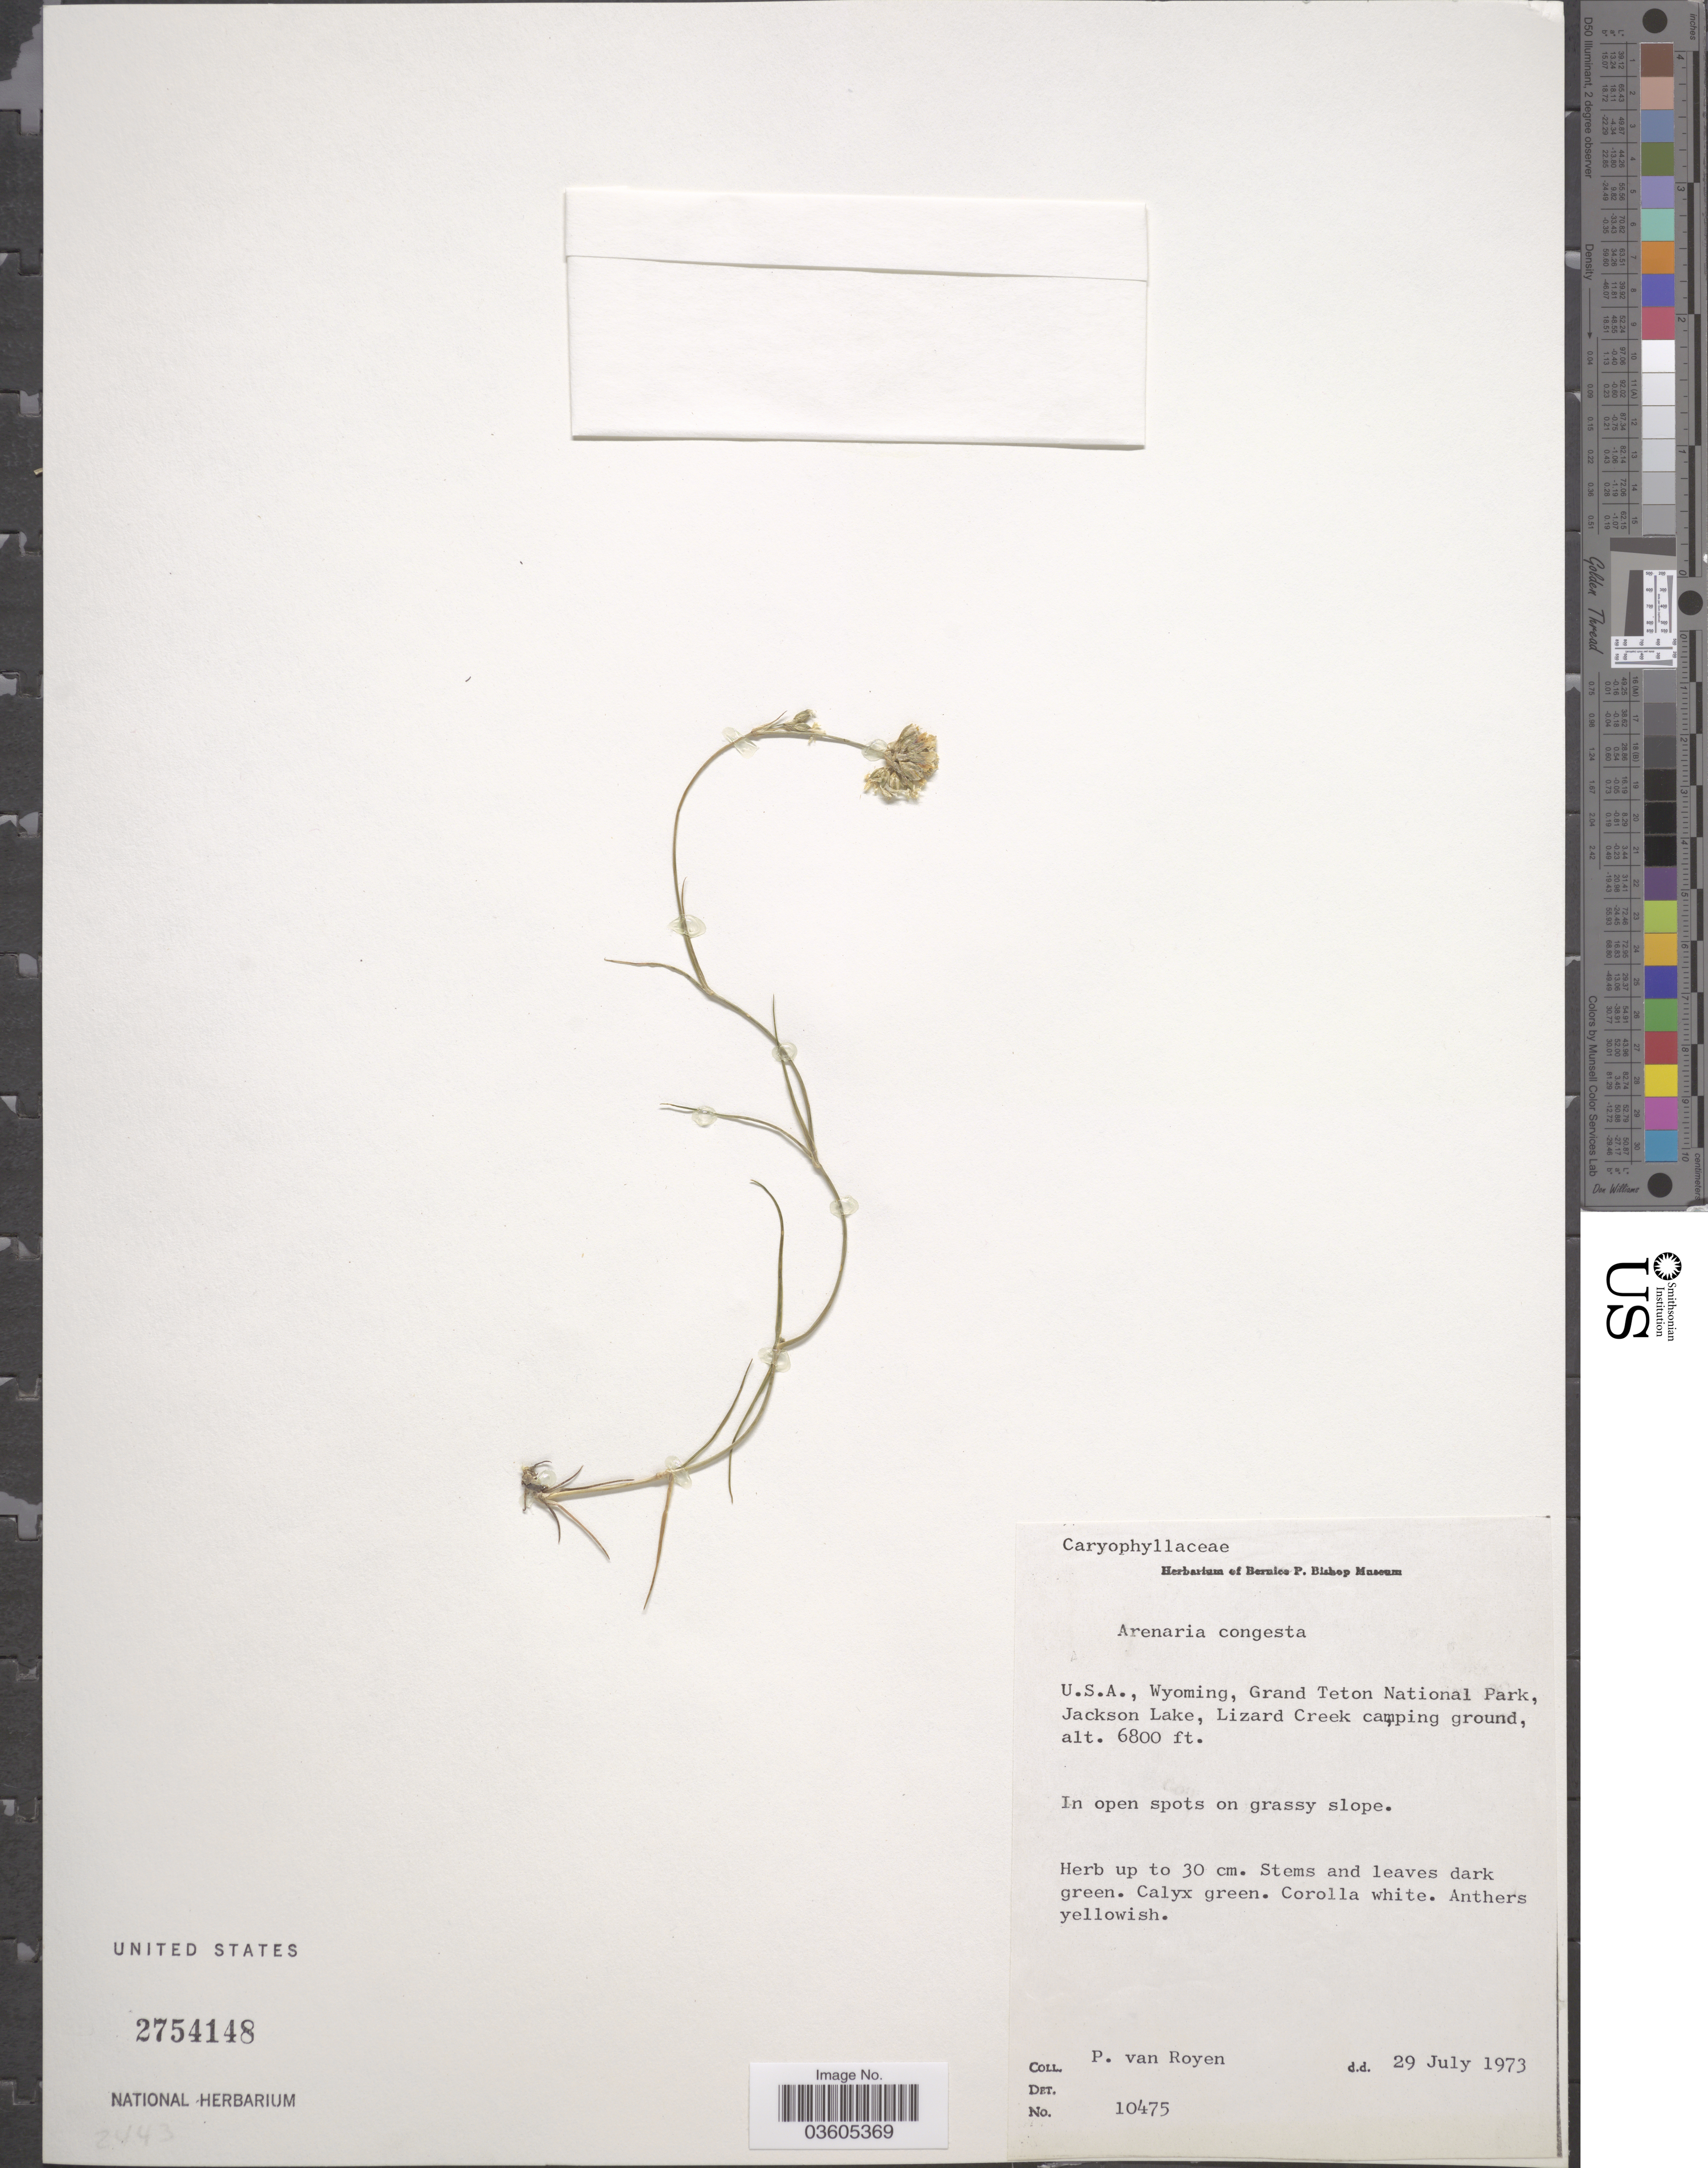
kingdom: Plantae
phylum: Tracheophyta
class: Magnoliopsida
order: Caryophyllales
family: Caryophyllaceae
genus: Eremogone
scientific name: Eremogone congesta var. congesta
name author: (Nutt.) Ikonn.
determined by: Strong, Mark T., (BOT), Smithsonian Institution - National Museum of Natural History (UNITED STATES)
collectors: P. van Royen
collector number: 10475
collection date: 1973-07-29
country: United States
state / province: Wyoming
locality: Grand Teton National Park, Jackson Lake, Lizard Creek camping ground.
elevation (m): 2073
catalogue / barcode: US 2754148